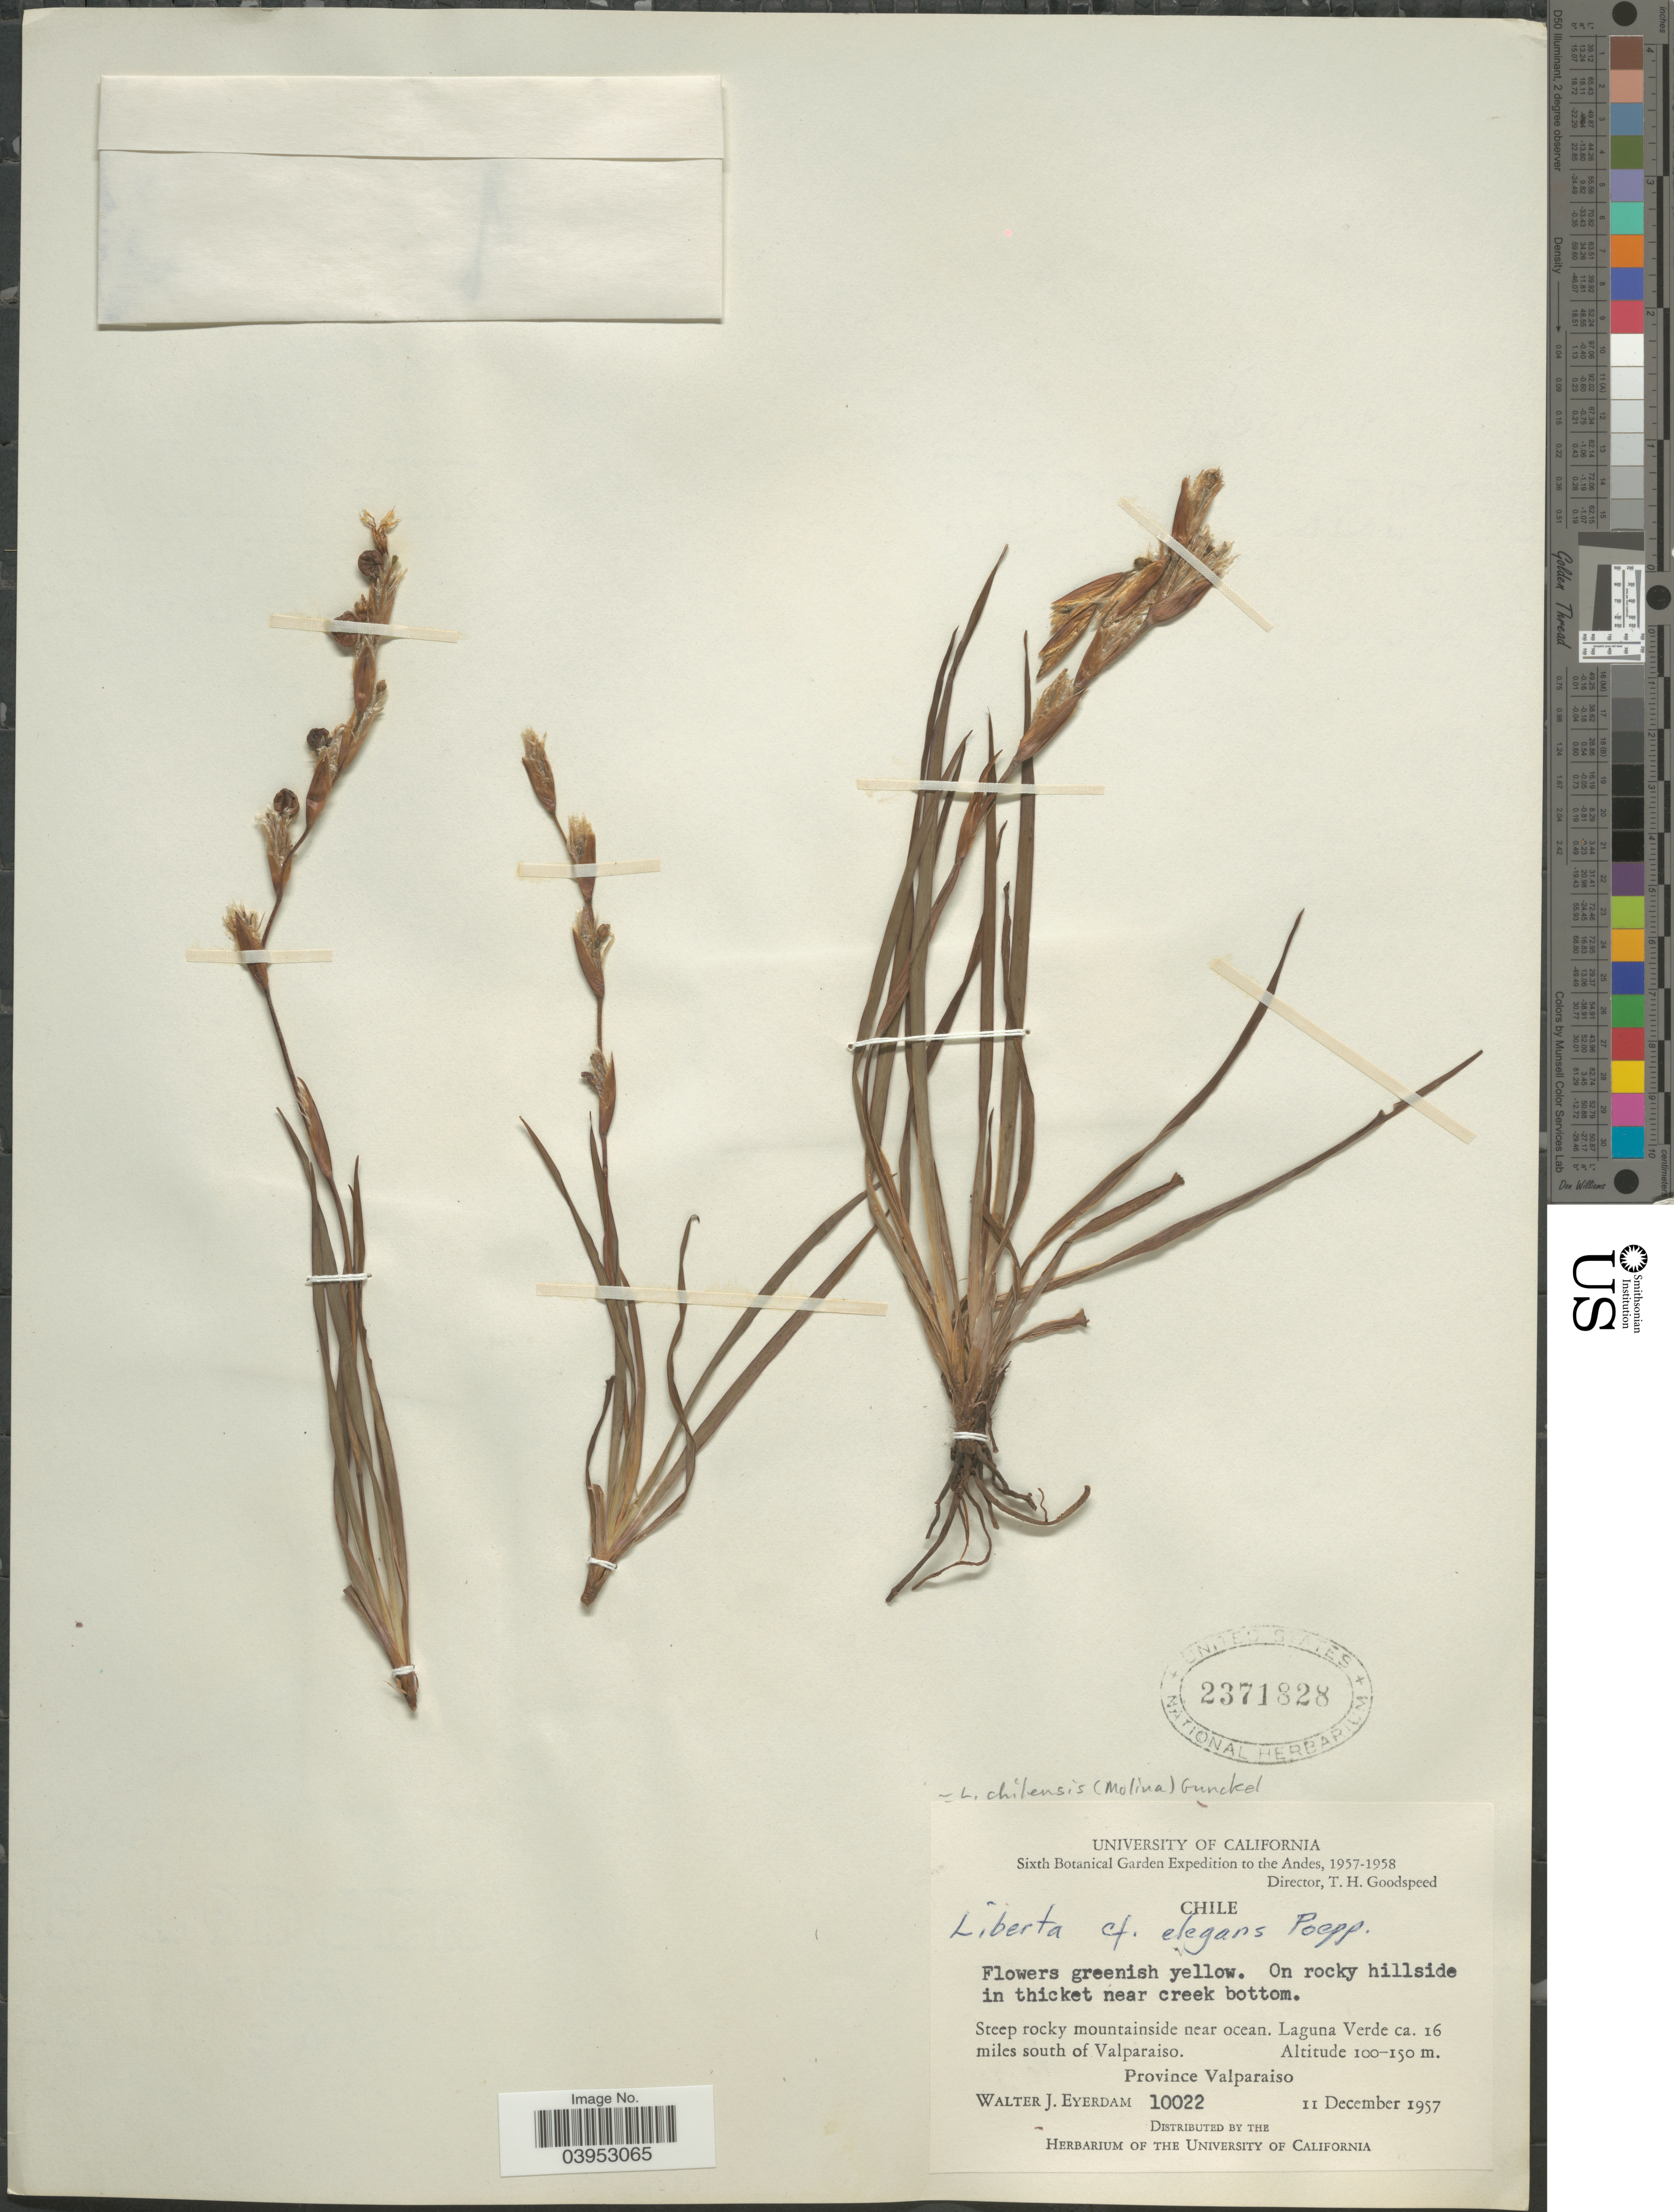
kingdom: Plantae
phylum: Tracheophyta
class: Liliopsida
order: Asparagales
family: Iridaceae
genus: Libertia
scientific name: Libertia chilensis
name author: (Molina) Gunckel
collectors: W. J. Eyerdam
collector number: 10022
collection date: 1957-12-11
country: Chile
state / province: Valparaíso (V)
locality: The Andes. Steep rocky mountainside near ocean. Laguna Verde ca. 16 miles south of Valparaiso. Province Valparaiso.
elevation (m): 100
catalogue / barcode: US 2371828